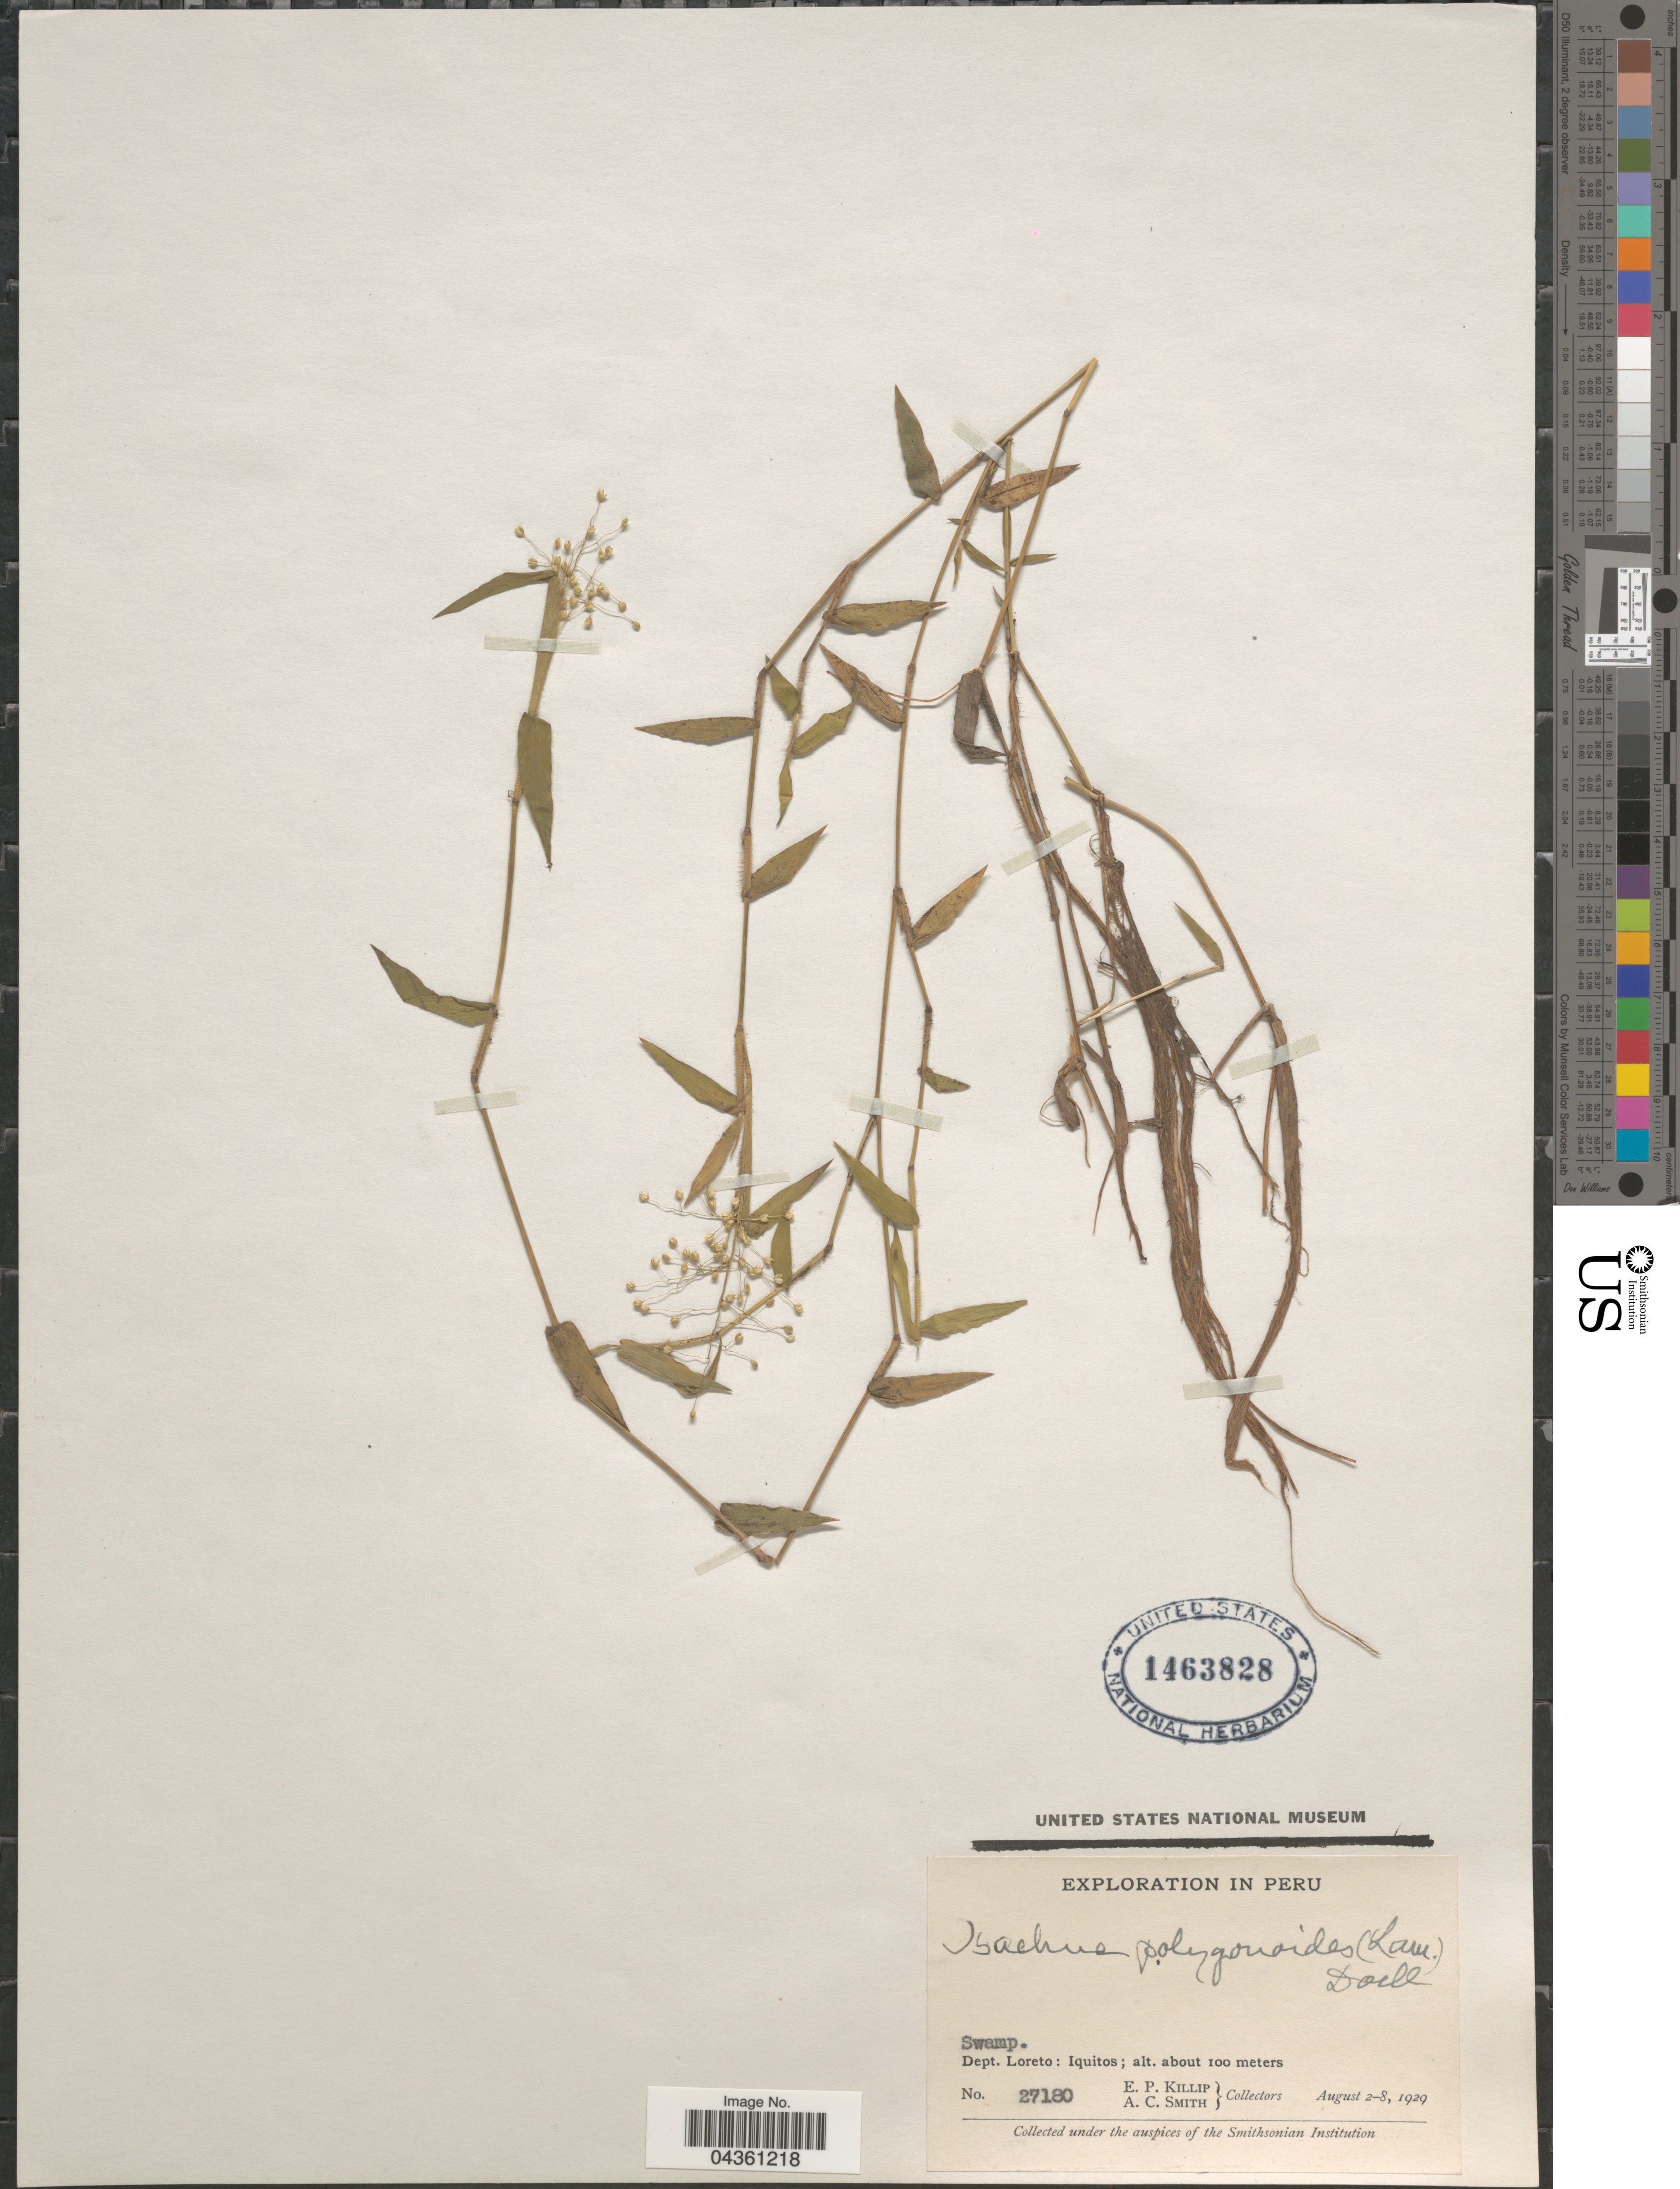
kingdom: Plantae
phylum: Tracheophyta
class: Liliopsida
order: Poales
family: Poaceae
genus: Isachne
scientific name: Isachne polygonoides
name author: (Lam.) Döll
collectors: E. P. Killip & A. C. Smith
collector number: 27180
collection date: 1929-08-02/1929-08-08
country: Peru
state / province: Loreto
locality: Exploration in Peru. Dept. Loreto: Iquitos.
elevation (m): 100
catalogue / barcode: US 1463828